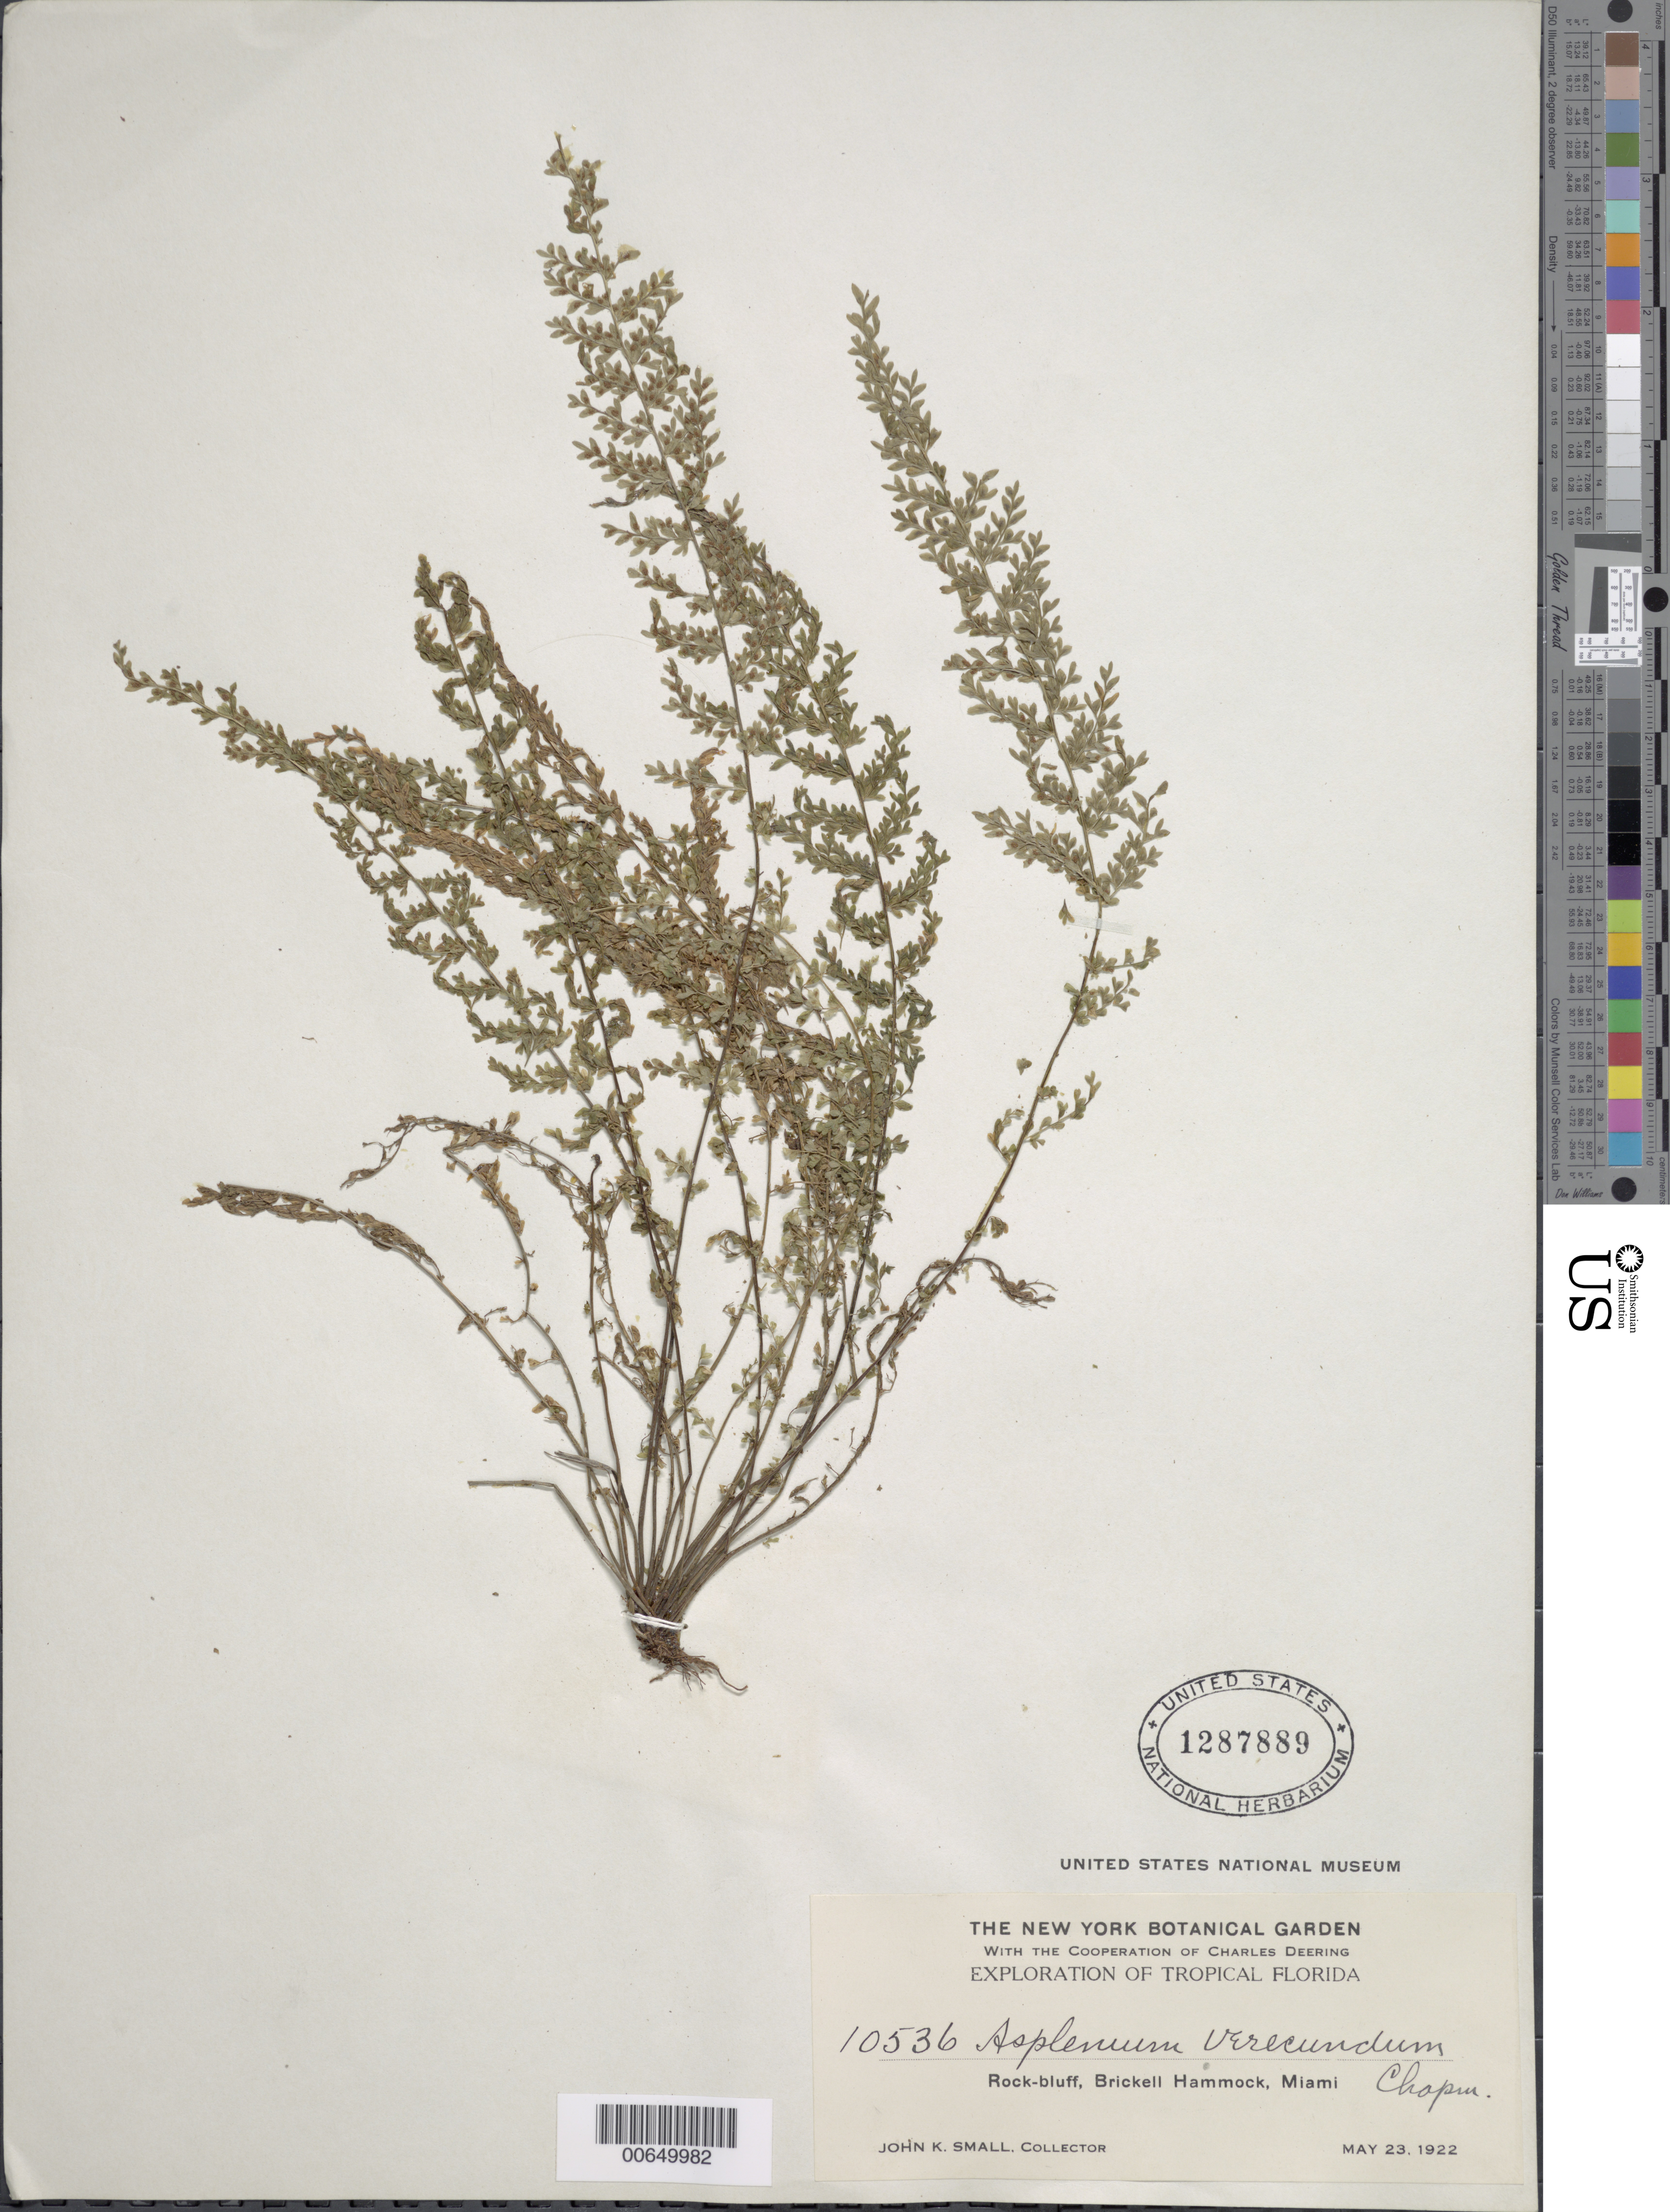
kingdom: Plantae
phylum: Tracheophyta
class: Polypodiopsida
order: Polypodiales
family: Aspleniaceae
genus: Asplenium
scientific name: Asplenium verecundum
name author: Chapm.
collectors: J. K. Small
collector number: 10536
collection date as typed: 23 May 1922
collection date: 1922-05-23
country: United States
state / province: Florida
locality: Brickell Hammock, Miami.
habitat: Rock-bluff.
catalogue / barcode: US 1287889